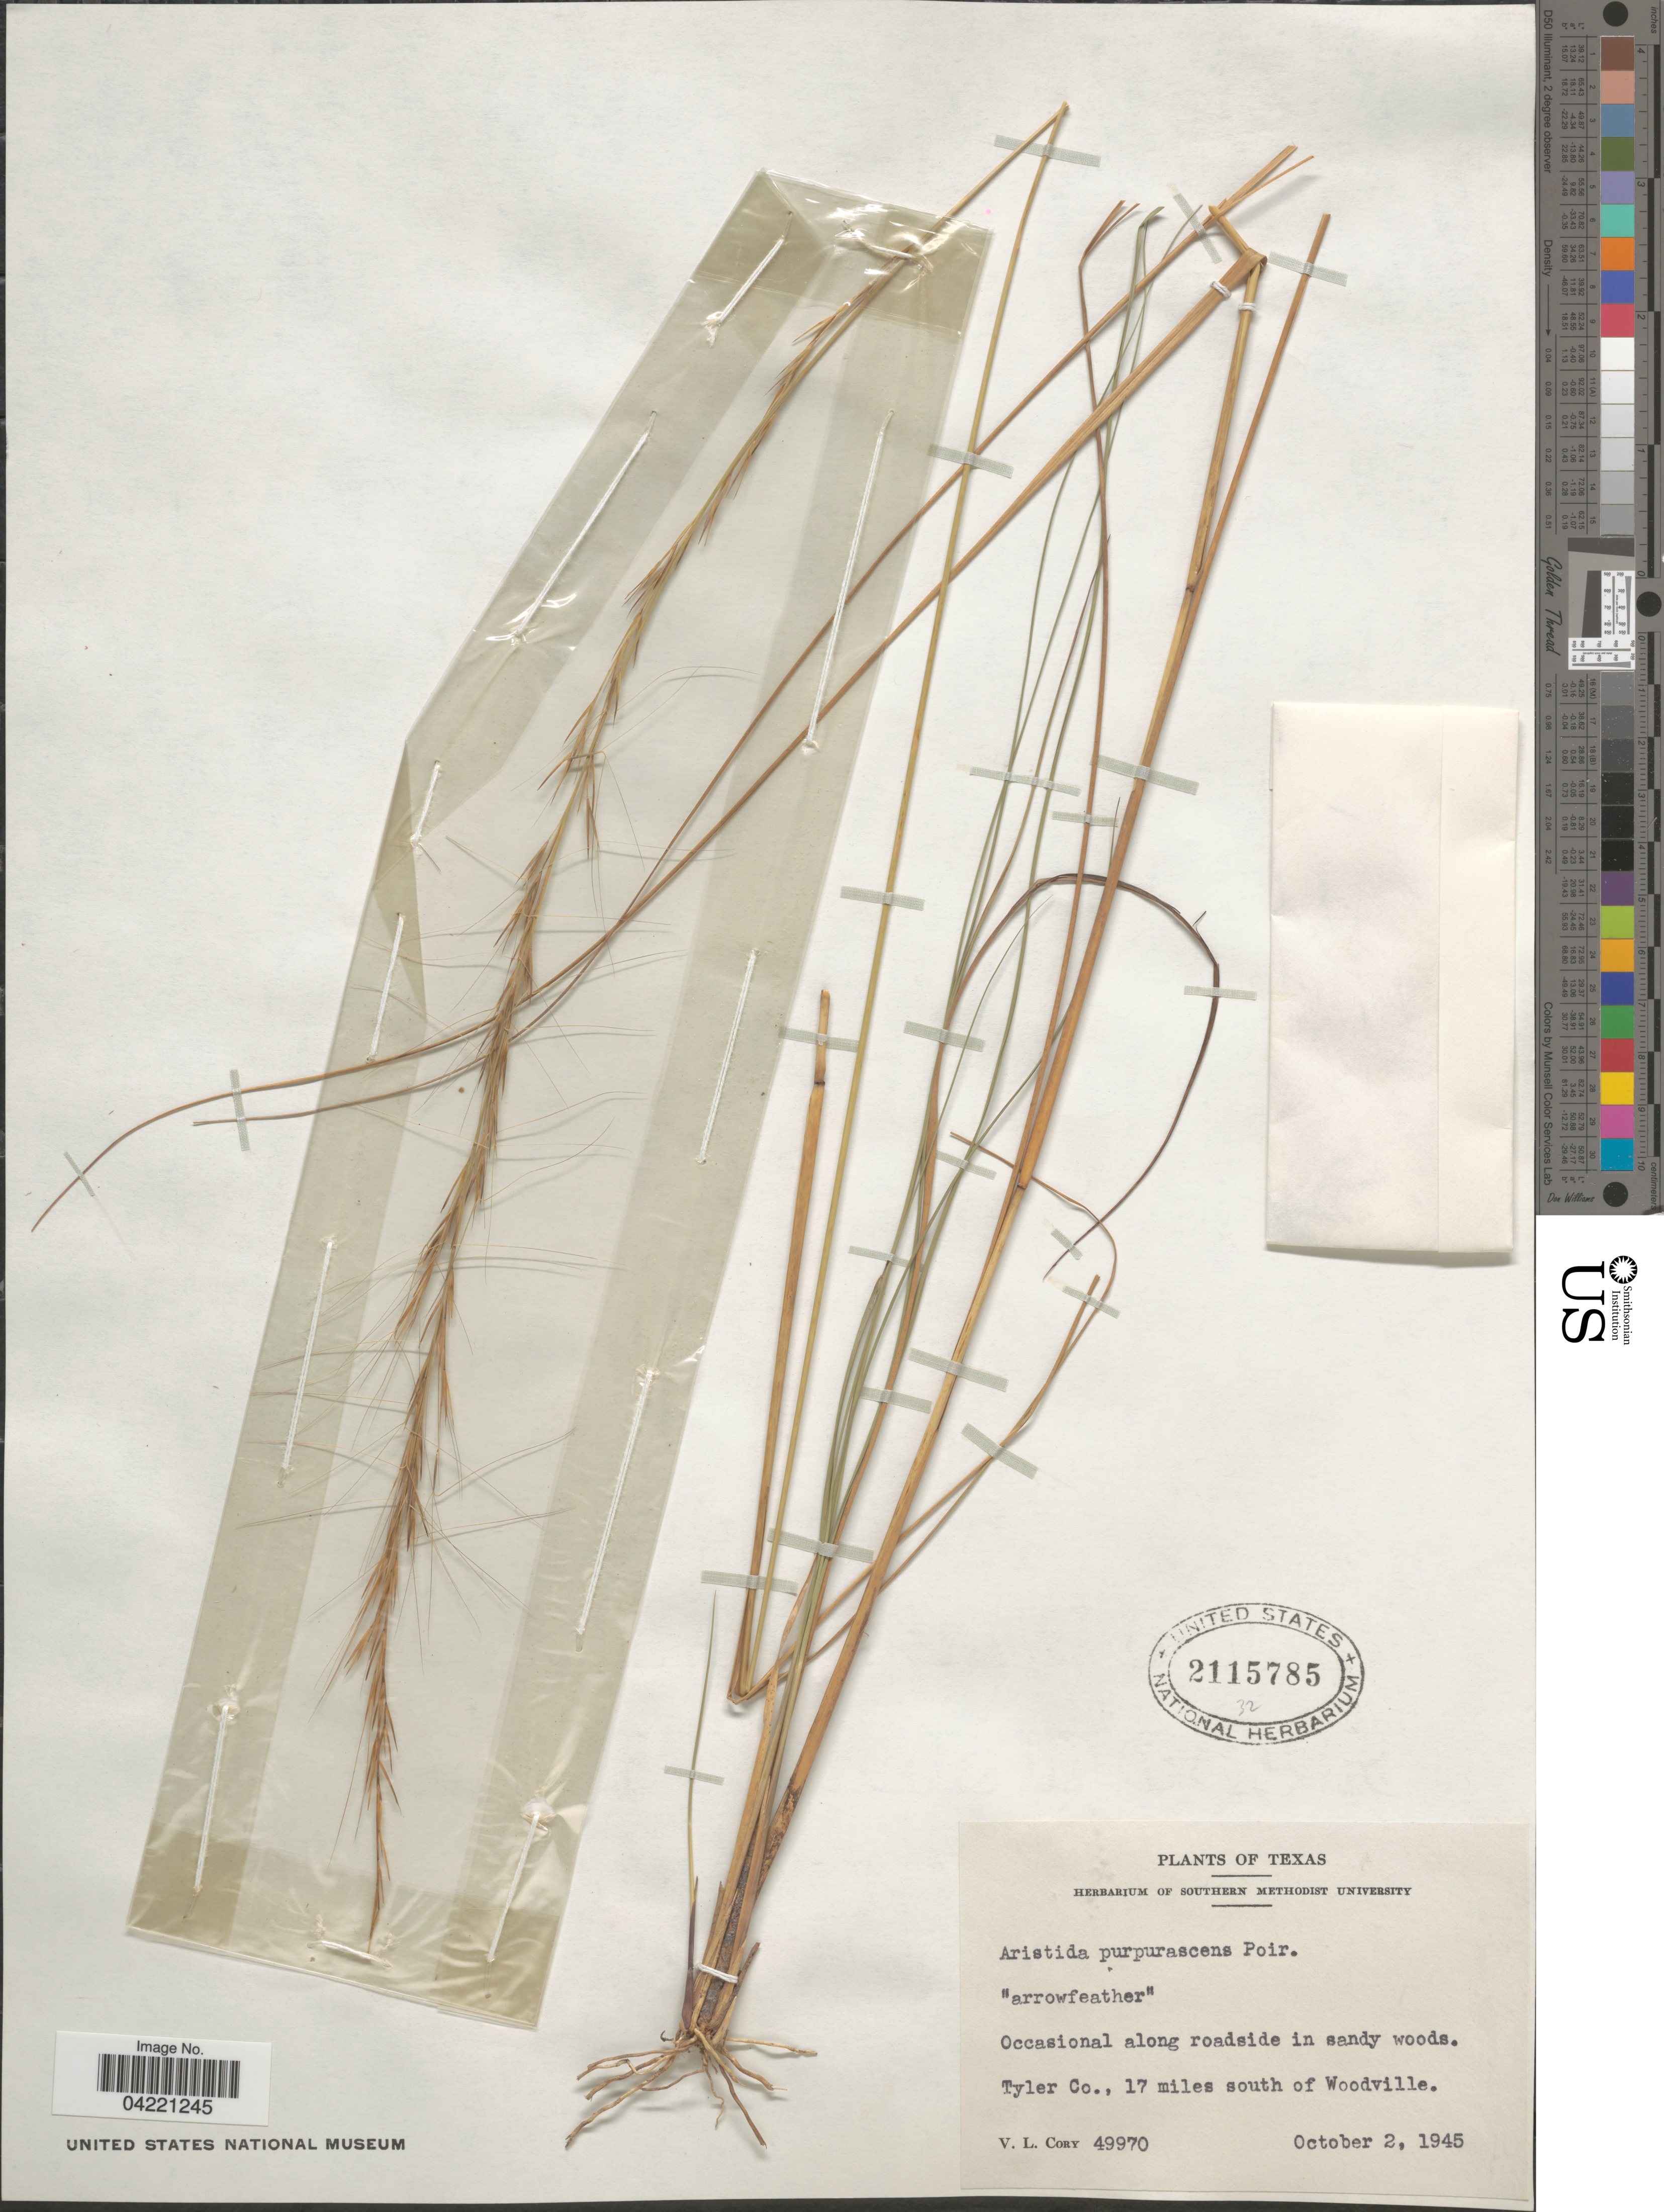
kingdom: Plantae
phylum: Tracheophyta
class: Liliopsida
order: Poales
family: Poaceae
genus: Aristida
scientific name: Aristida purpurascens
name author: Poir.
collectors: V. Cory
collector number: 49970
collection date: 1945-10-02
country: United States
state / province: Texas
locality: Tyler Co., 17 miles south of Woodville.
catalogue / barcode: US 2115785